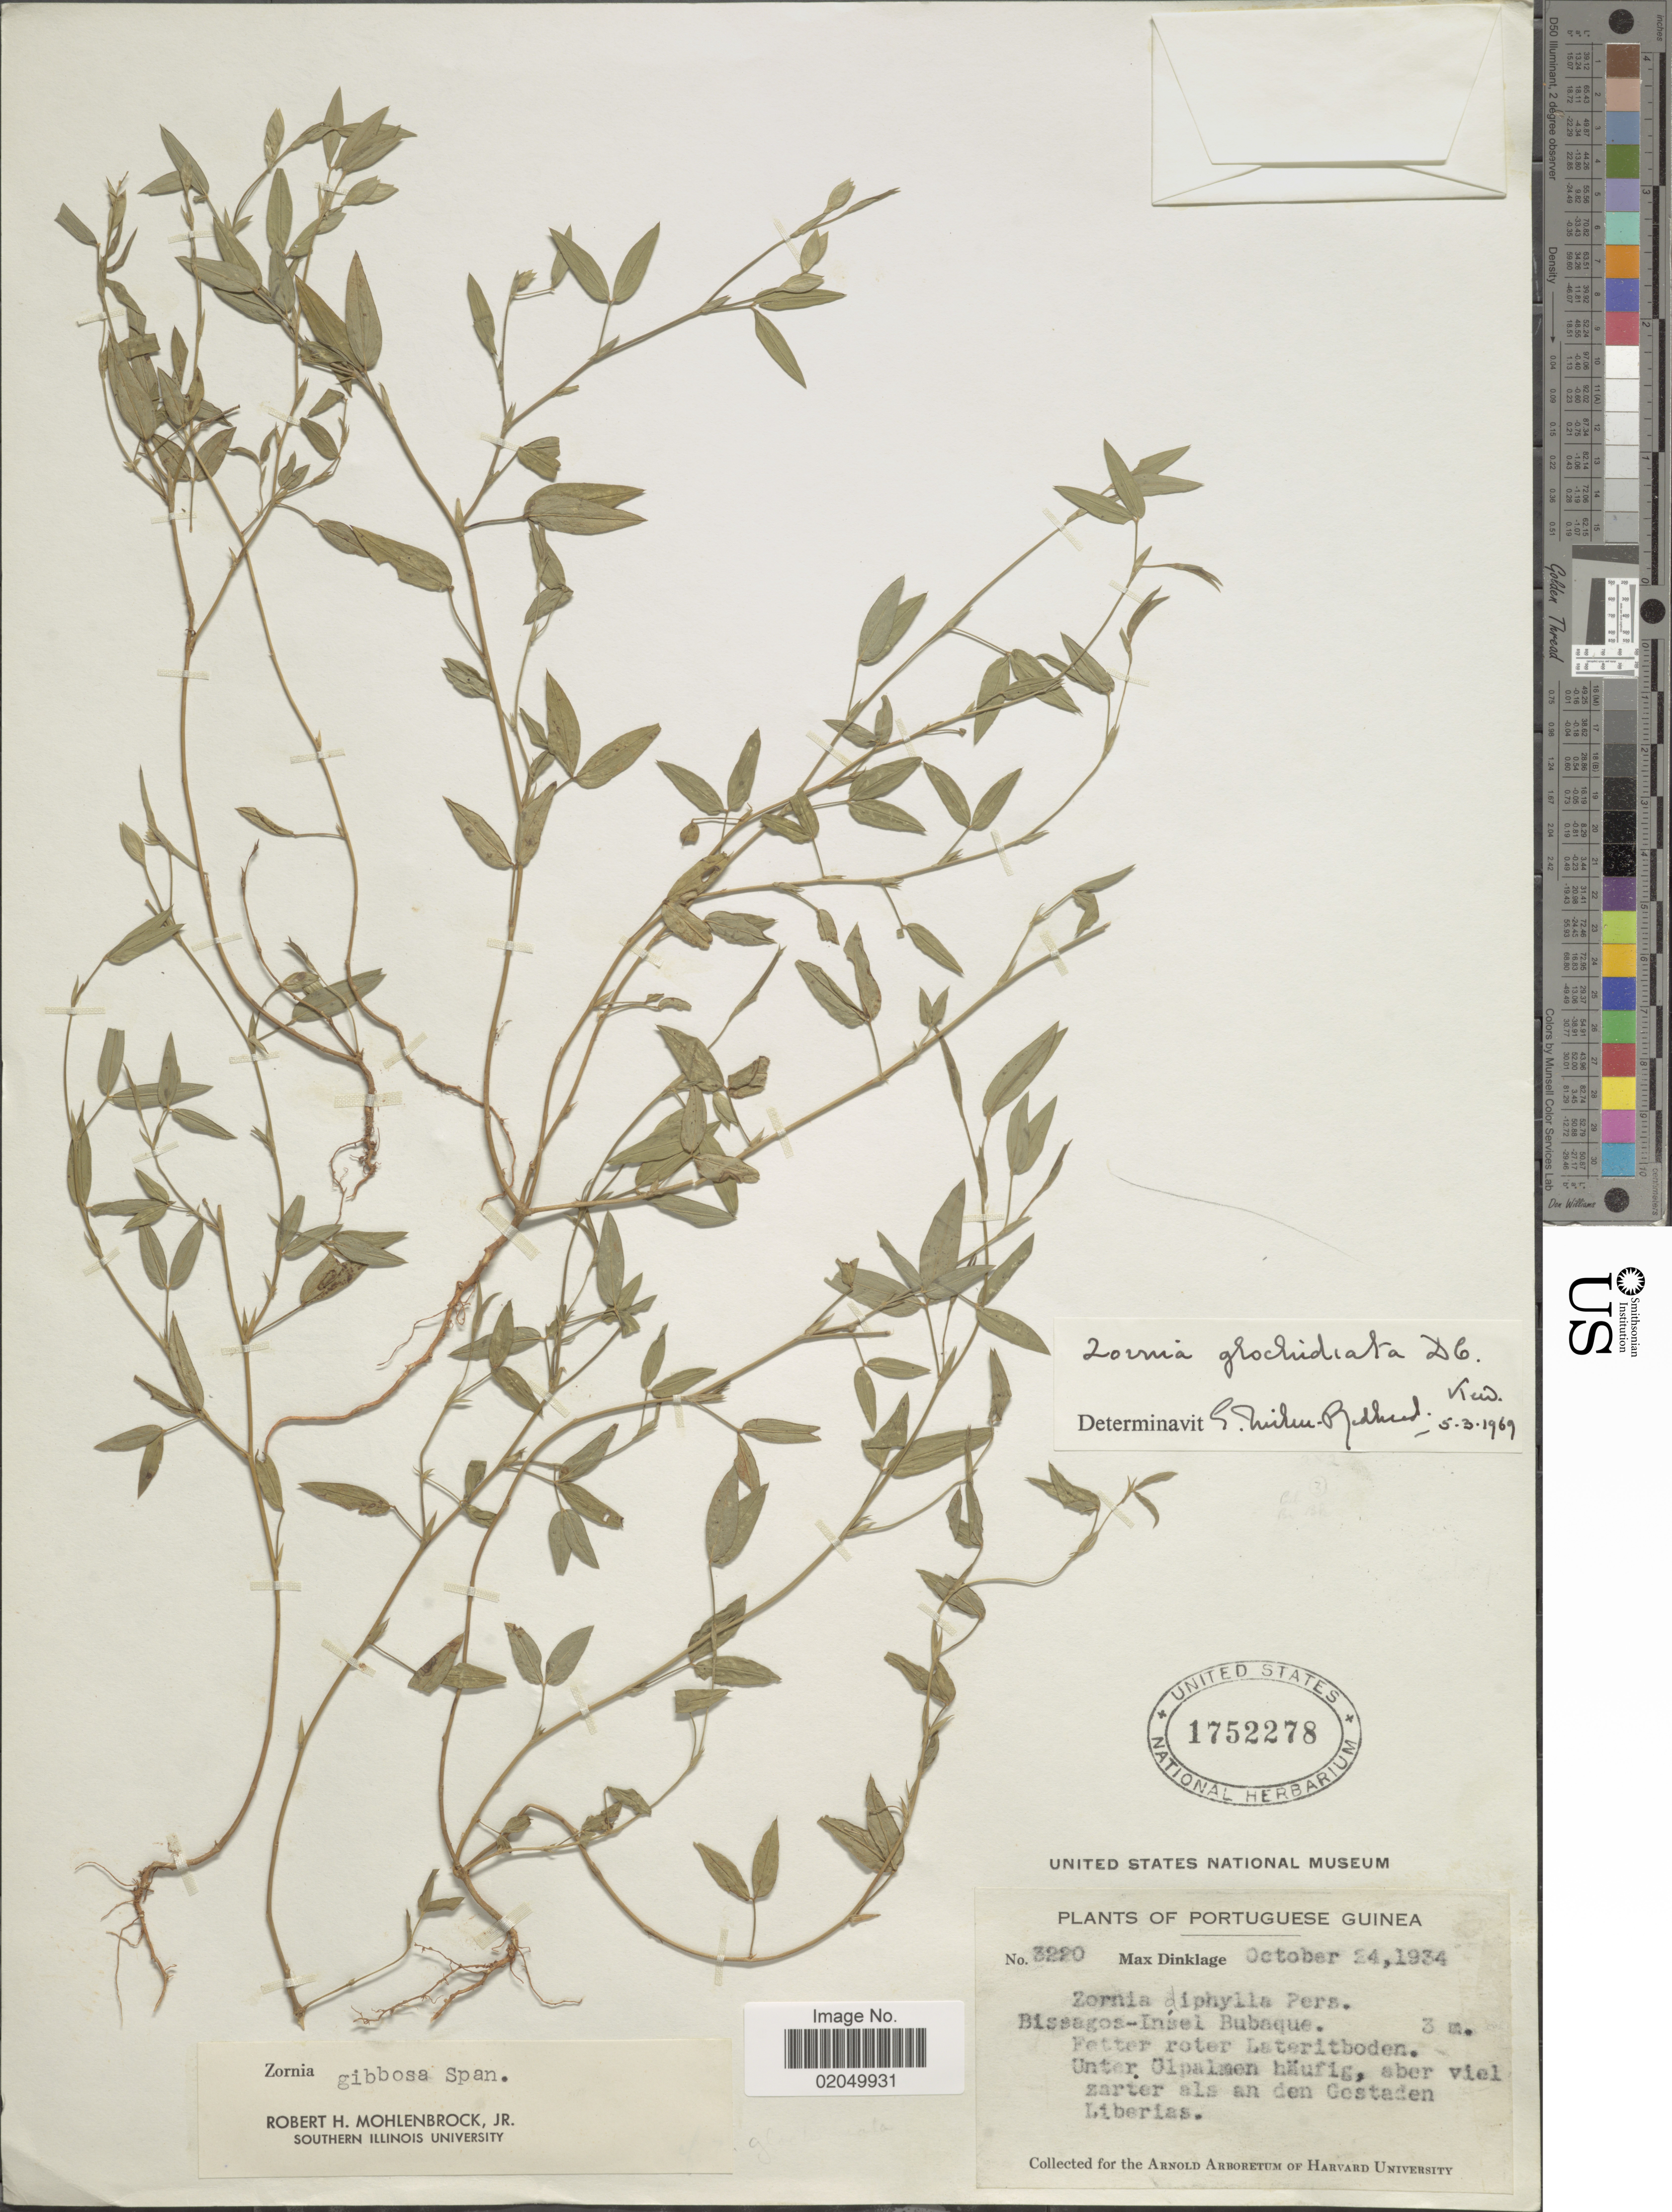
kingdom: Plantae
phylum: Tracheophyta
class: Magnoliopsida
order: Fabales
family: Fabaceae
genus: Zornia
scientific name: Zornia glochidiata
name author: Rchb. ex DC.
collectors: M. Dinklage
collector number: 3220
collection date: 1934-10-24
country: Guinea-Bissau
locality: Portuguese Guinea, Biisagos-Insel Bubaque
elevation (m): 3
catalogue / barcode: US 1752278